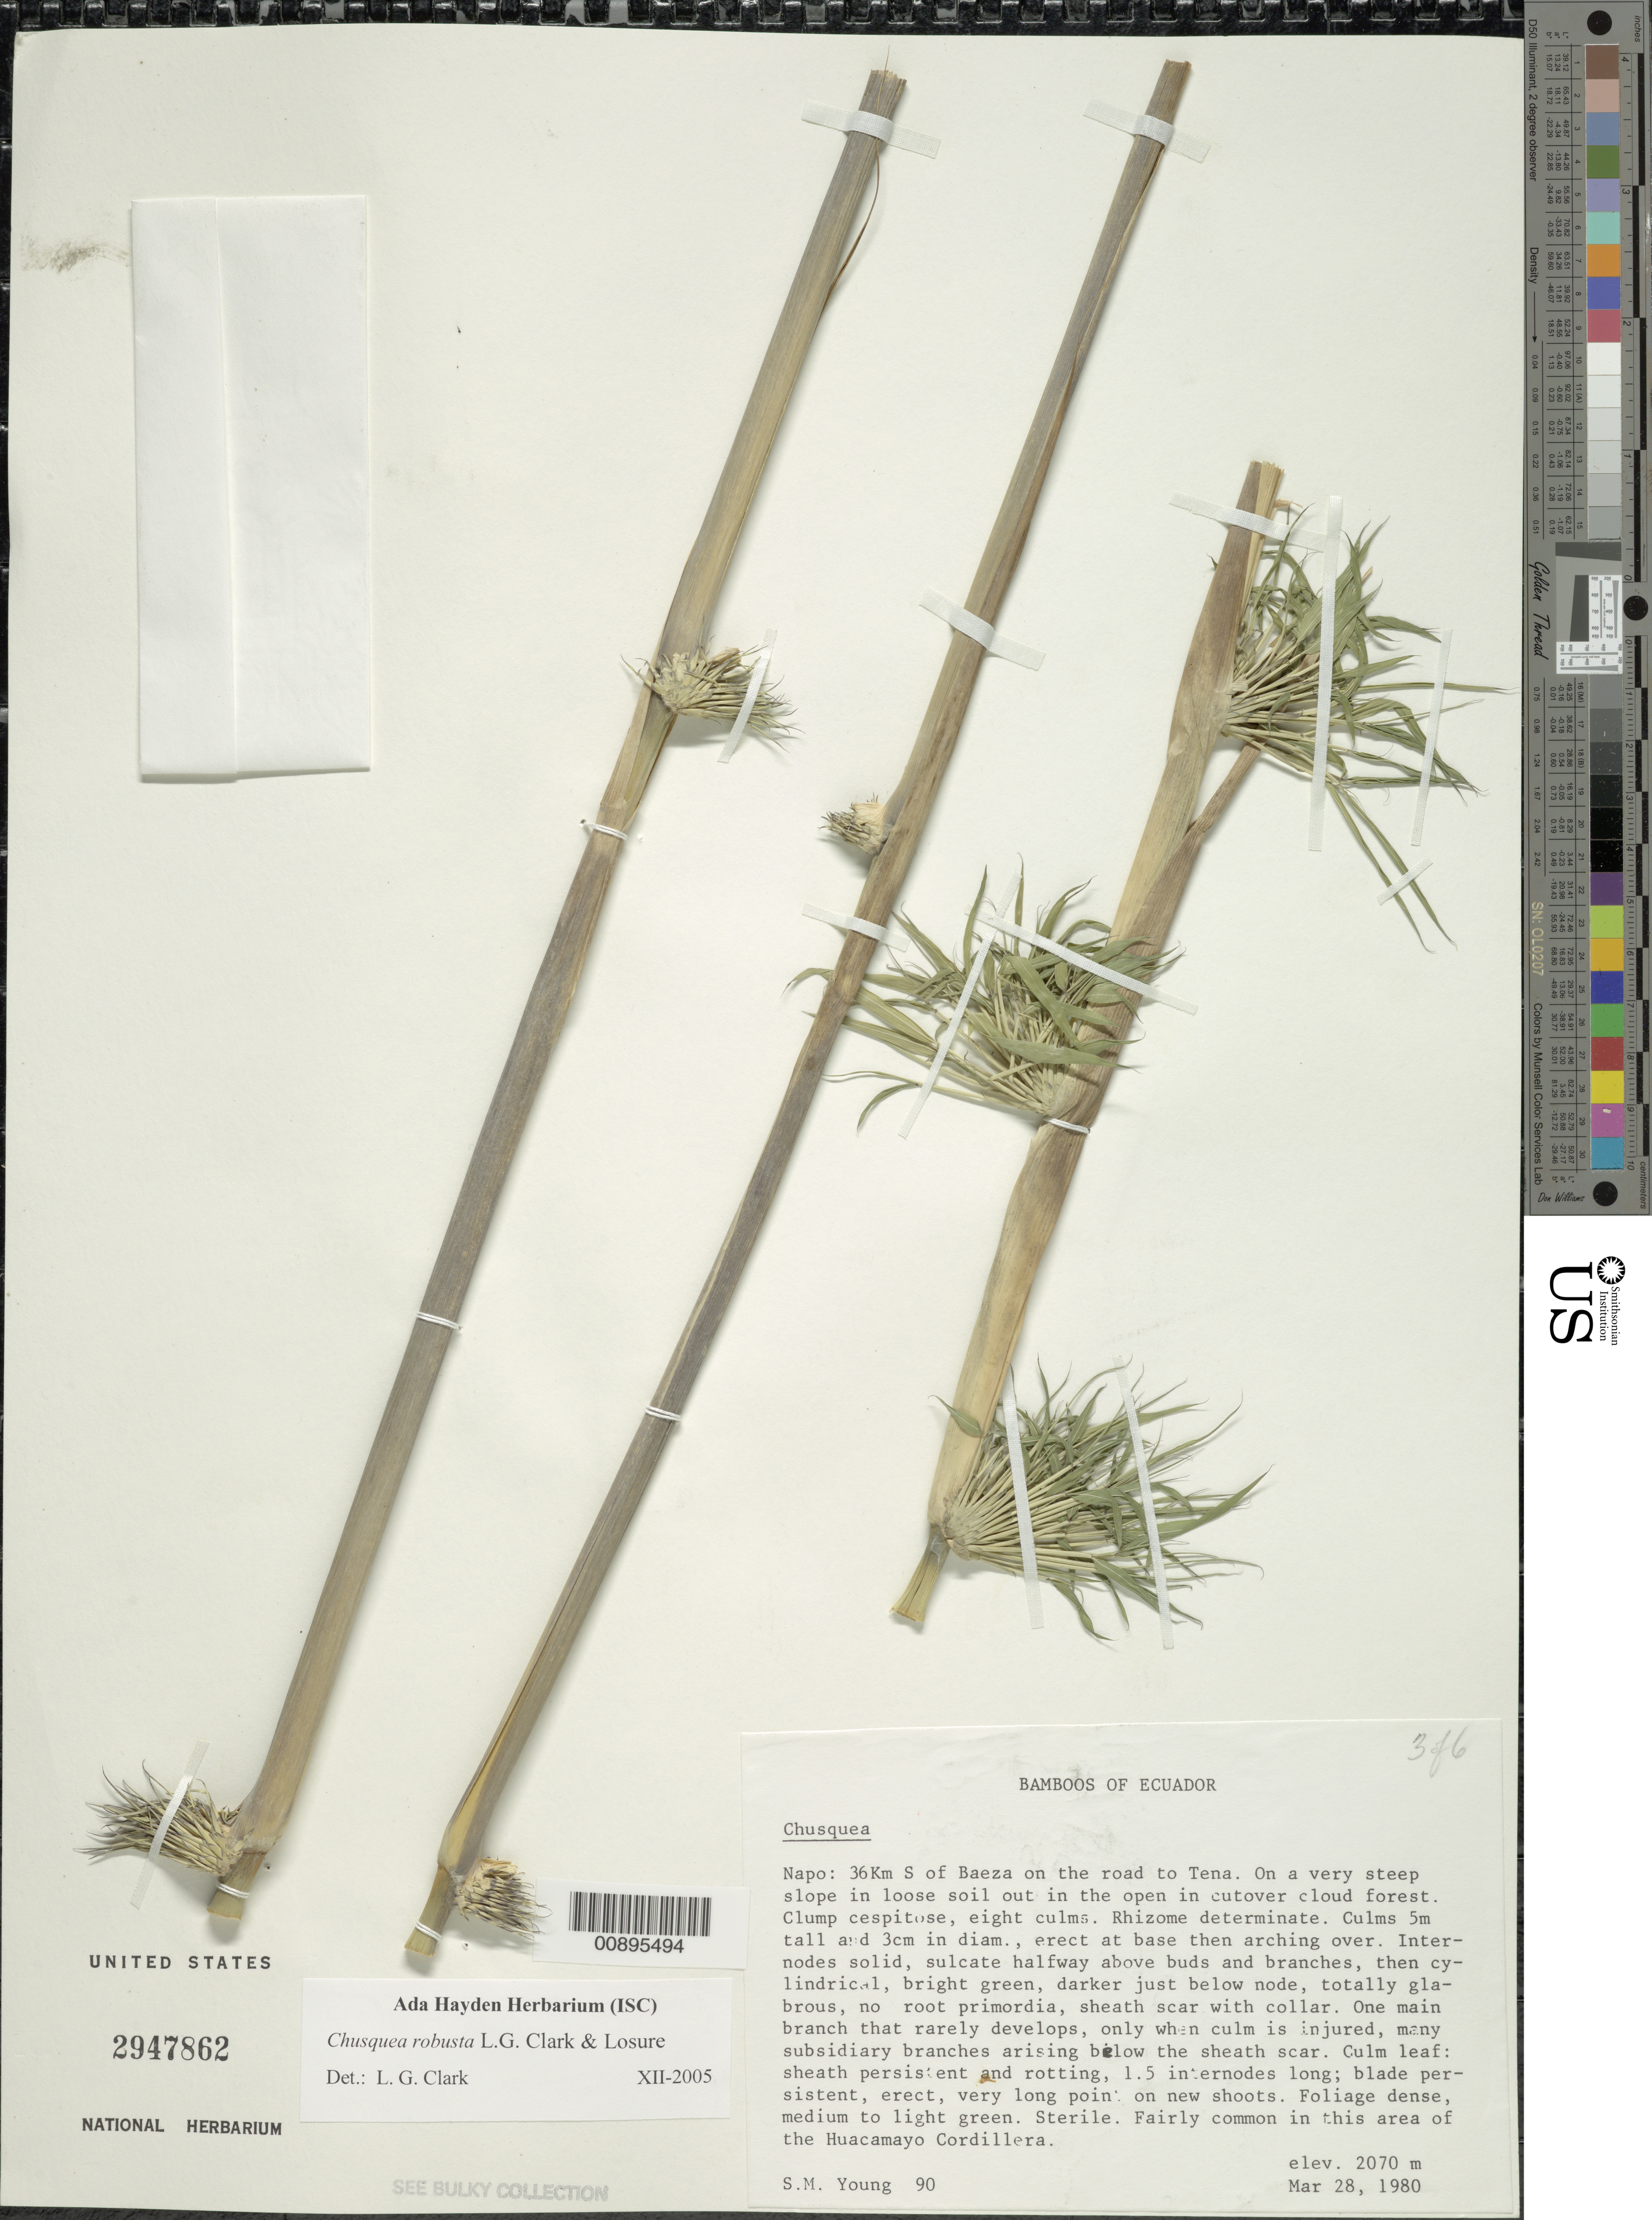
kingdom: Plantae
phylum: Tracheophyta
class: Liliopsida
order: Poales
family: Poaceae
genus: Chusquea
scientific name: Chusquea robusta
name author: L.G. Clark & Losure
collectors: S. Young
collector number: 90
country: Ecuador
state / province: Napo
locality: S of Baeza on road to Tena.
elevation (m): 2070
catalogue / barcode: US 2947862